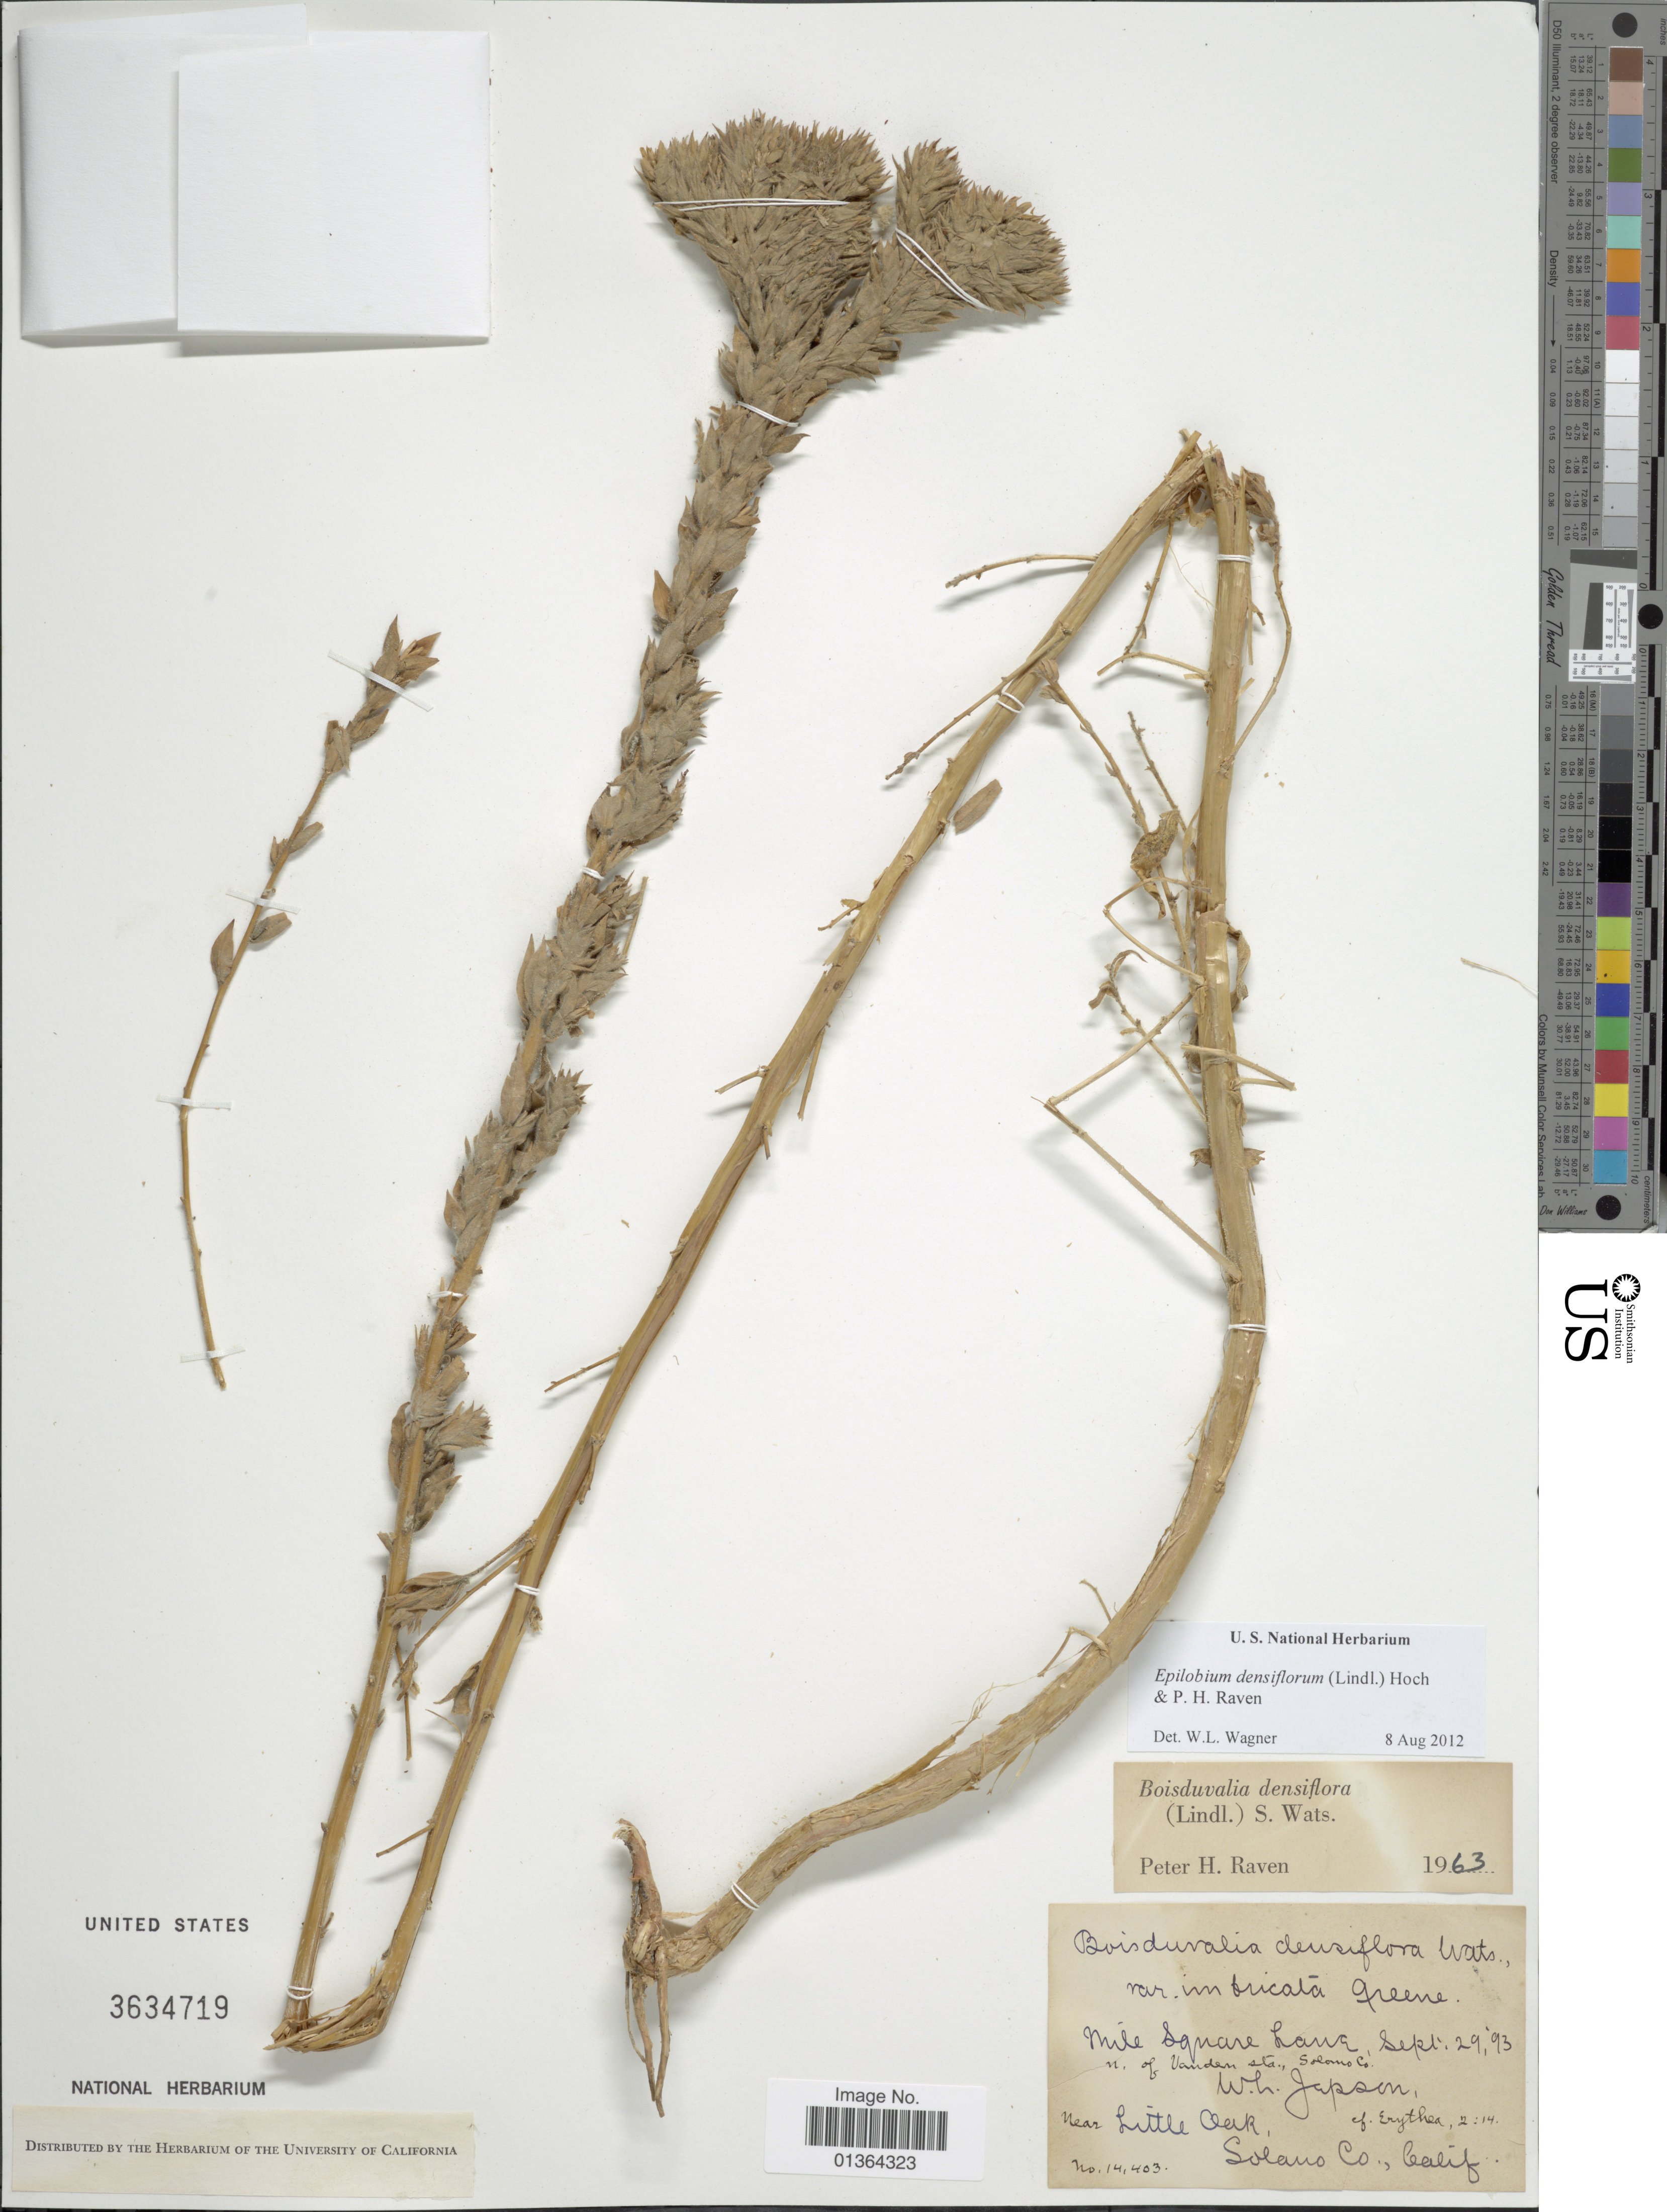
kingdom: Plantae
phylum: Tracheophyta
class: Magnoliopsida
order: Myrtales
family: Onagraceae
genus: Epilobium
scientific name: Epilobium densiflorum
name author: (Lindl.) Hoch & P.H. Raven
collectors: W. L. Jepson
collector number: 14403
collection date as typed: Transcribed d/m/y: 29/9/93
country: United States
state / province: California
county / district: Solano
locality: Little Creek, N. of Vandan, Solano Co.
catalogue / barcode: US 3634719